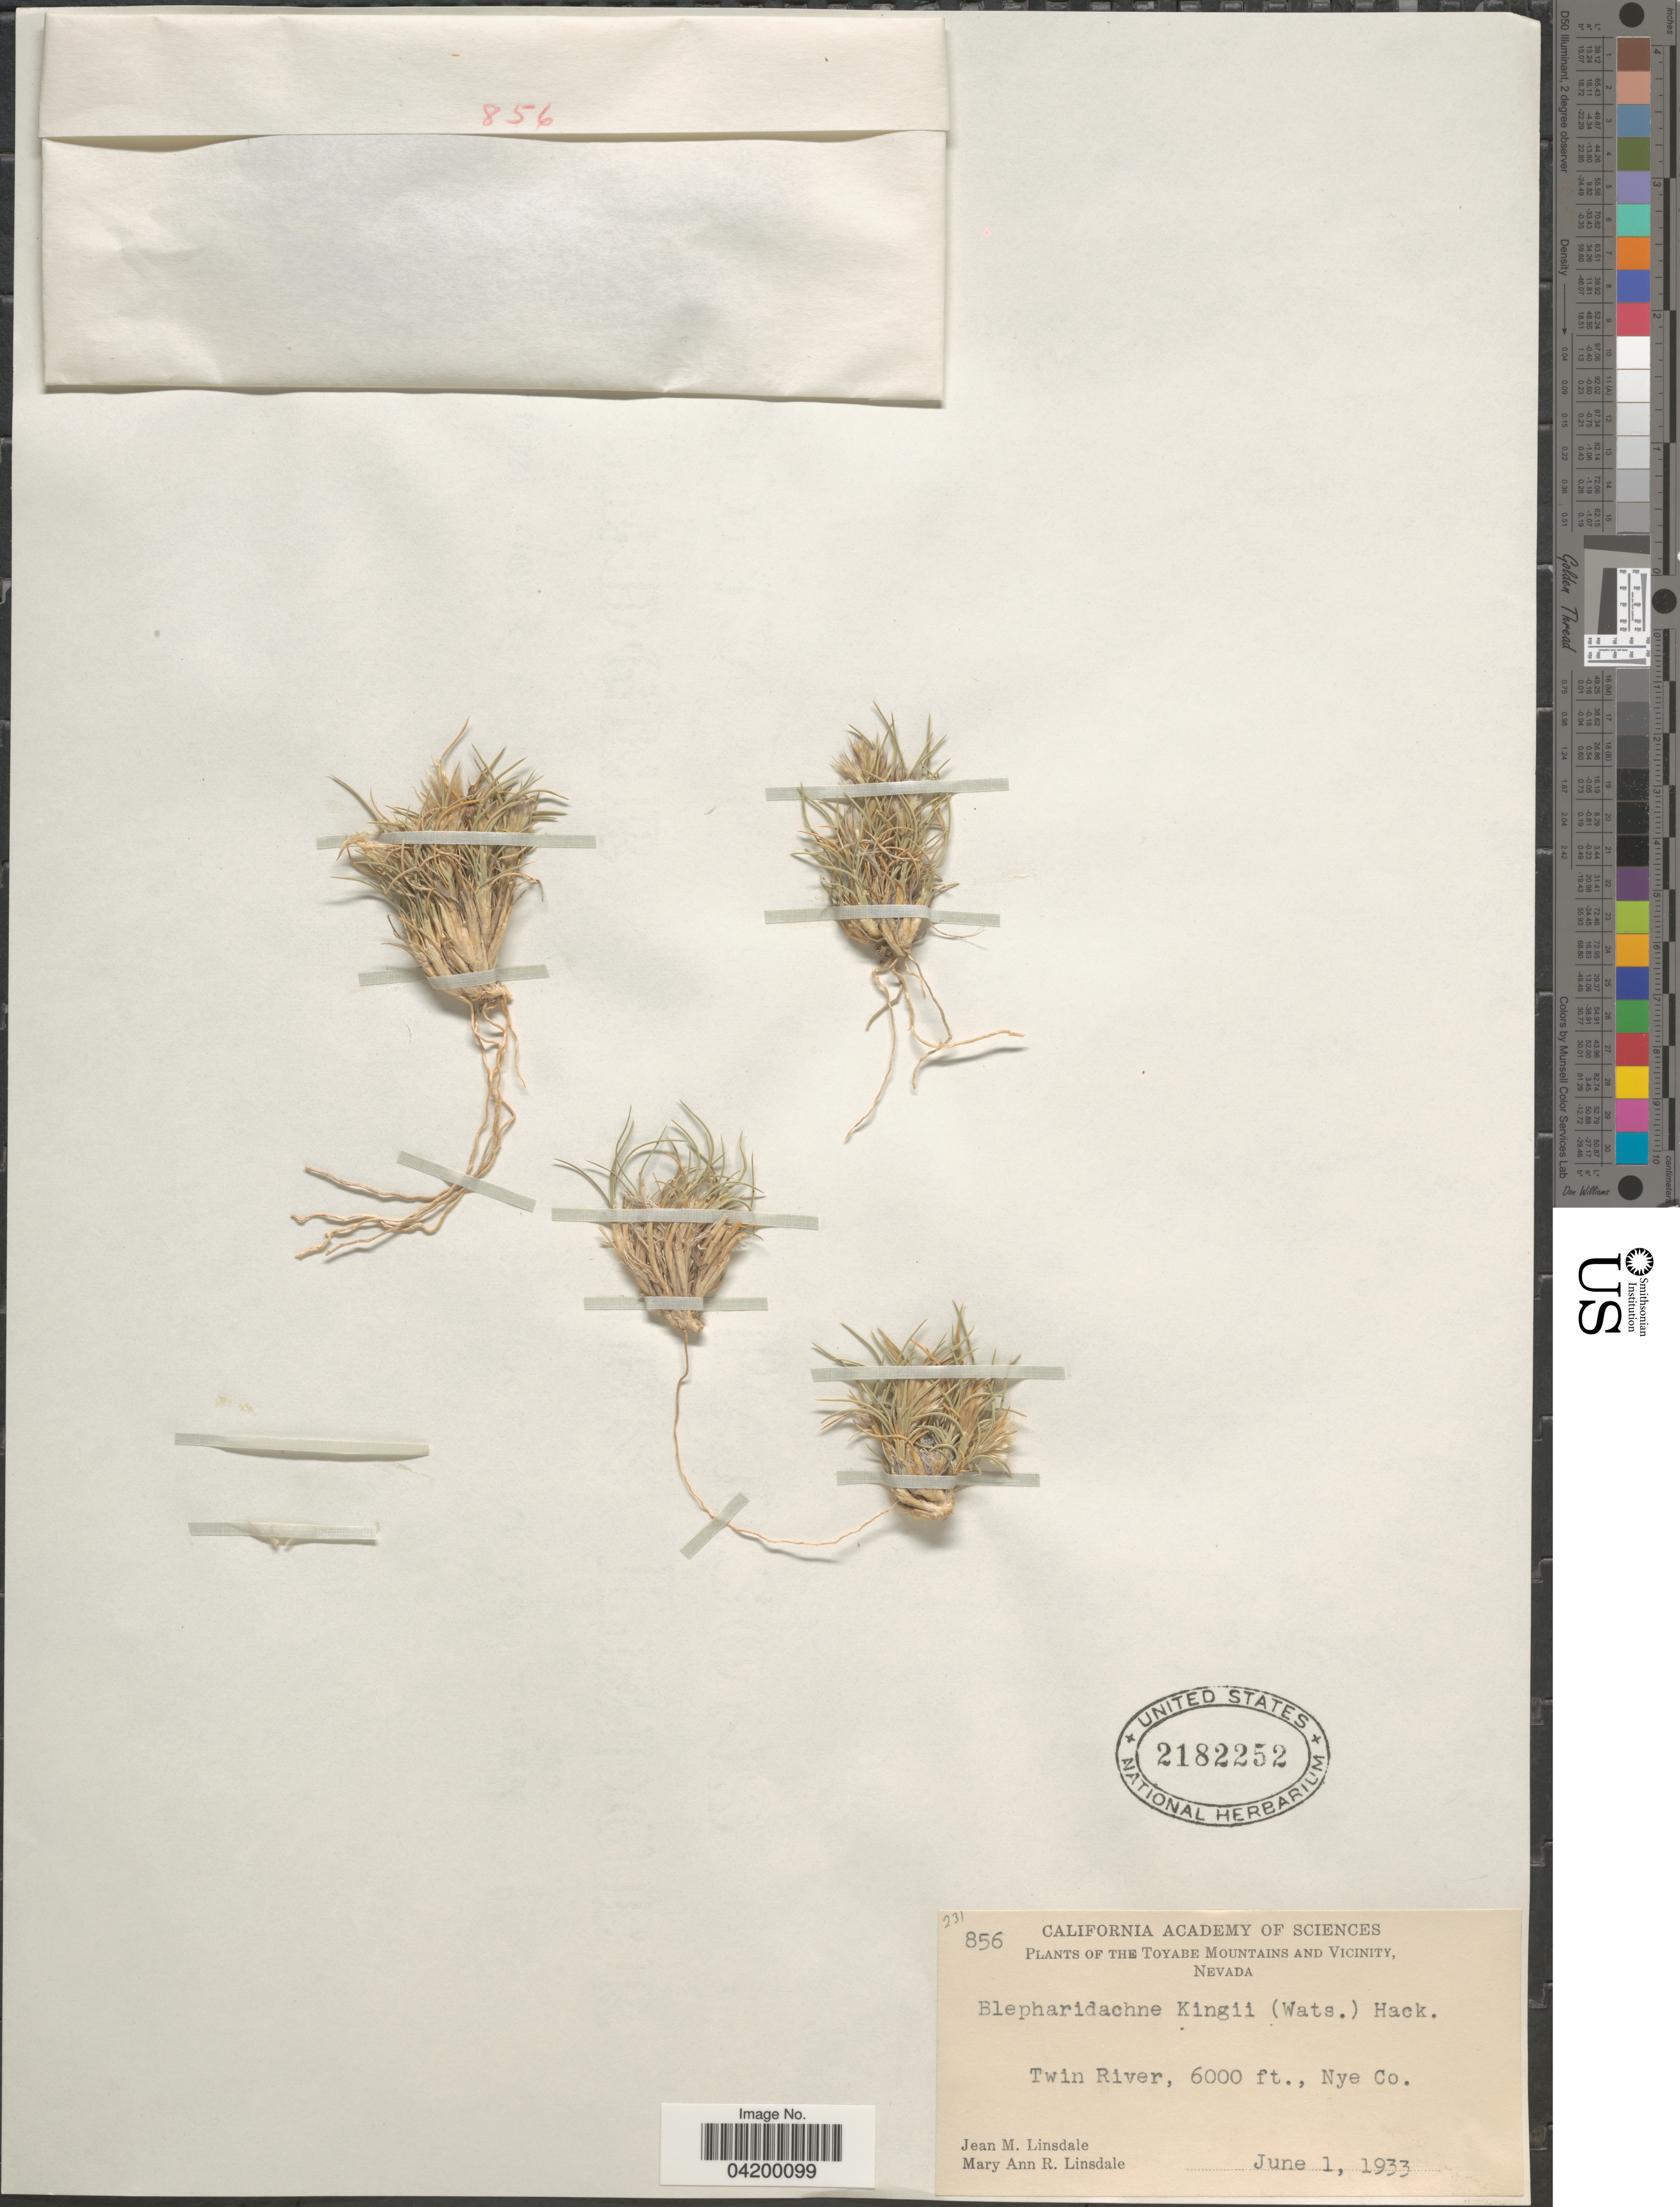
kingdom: Plantae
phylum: Tracheophyta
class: Liliopsida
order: Poales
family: Poaceae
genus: Blepharidachne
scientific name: Blepharidachne kingii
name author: (S. Watson) Hack.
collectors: J. M. Linsdale & M. Linsdale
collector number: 856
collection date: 1933-06-01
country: United States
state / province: Nevada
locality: Toyabe Mountains and Vicinity. Twin River. Nye Co.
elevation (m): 1829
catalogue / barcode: US 2182252